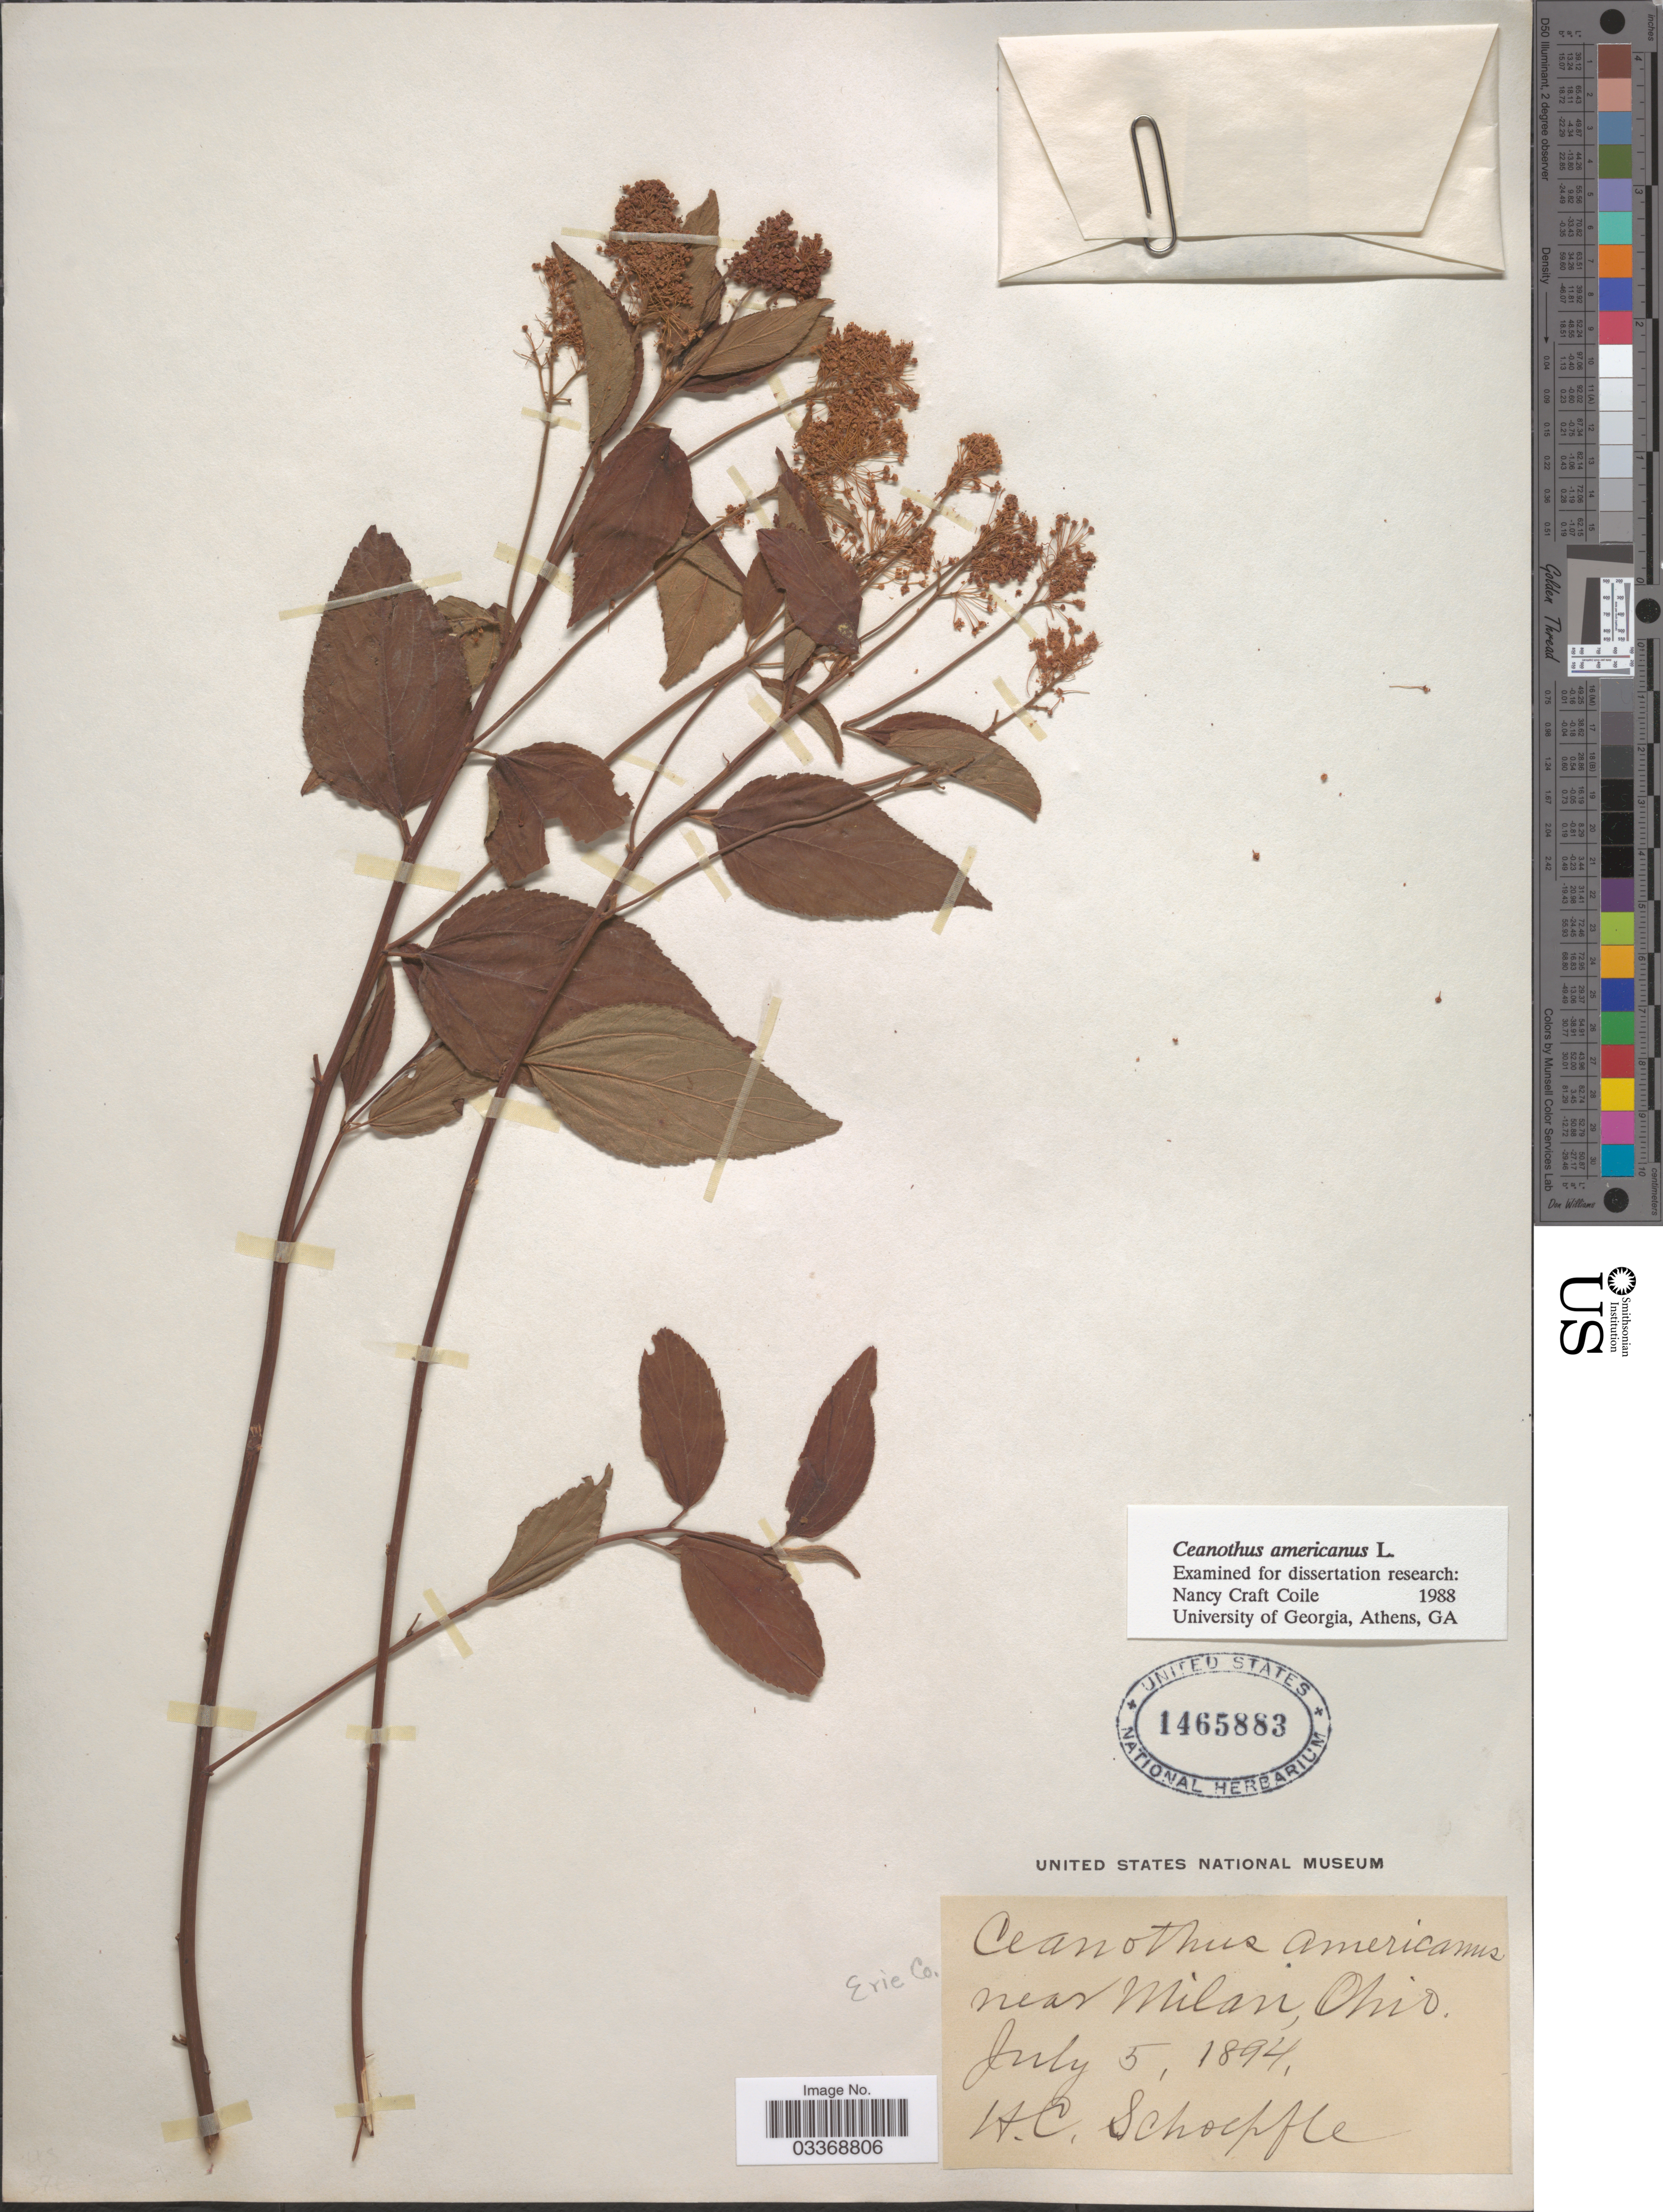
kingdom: Plantae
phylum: Tracheophyta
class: Magnoliopsida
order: Rosales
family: Rhamnaceae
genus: Ceanothus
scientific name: Ceanothus americanus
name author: L.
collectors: H. Schoeffle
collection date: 1894-07-05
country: United States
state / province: Ohio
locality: Near Milan. Erie Co.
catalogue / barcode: US 1465883